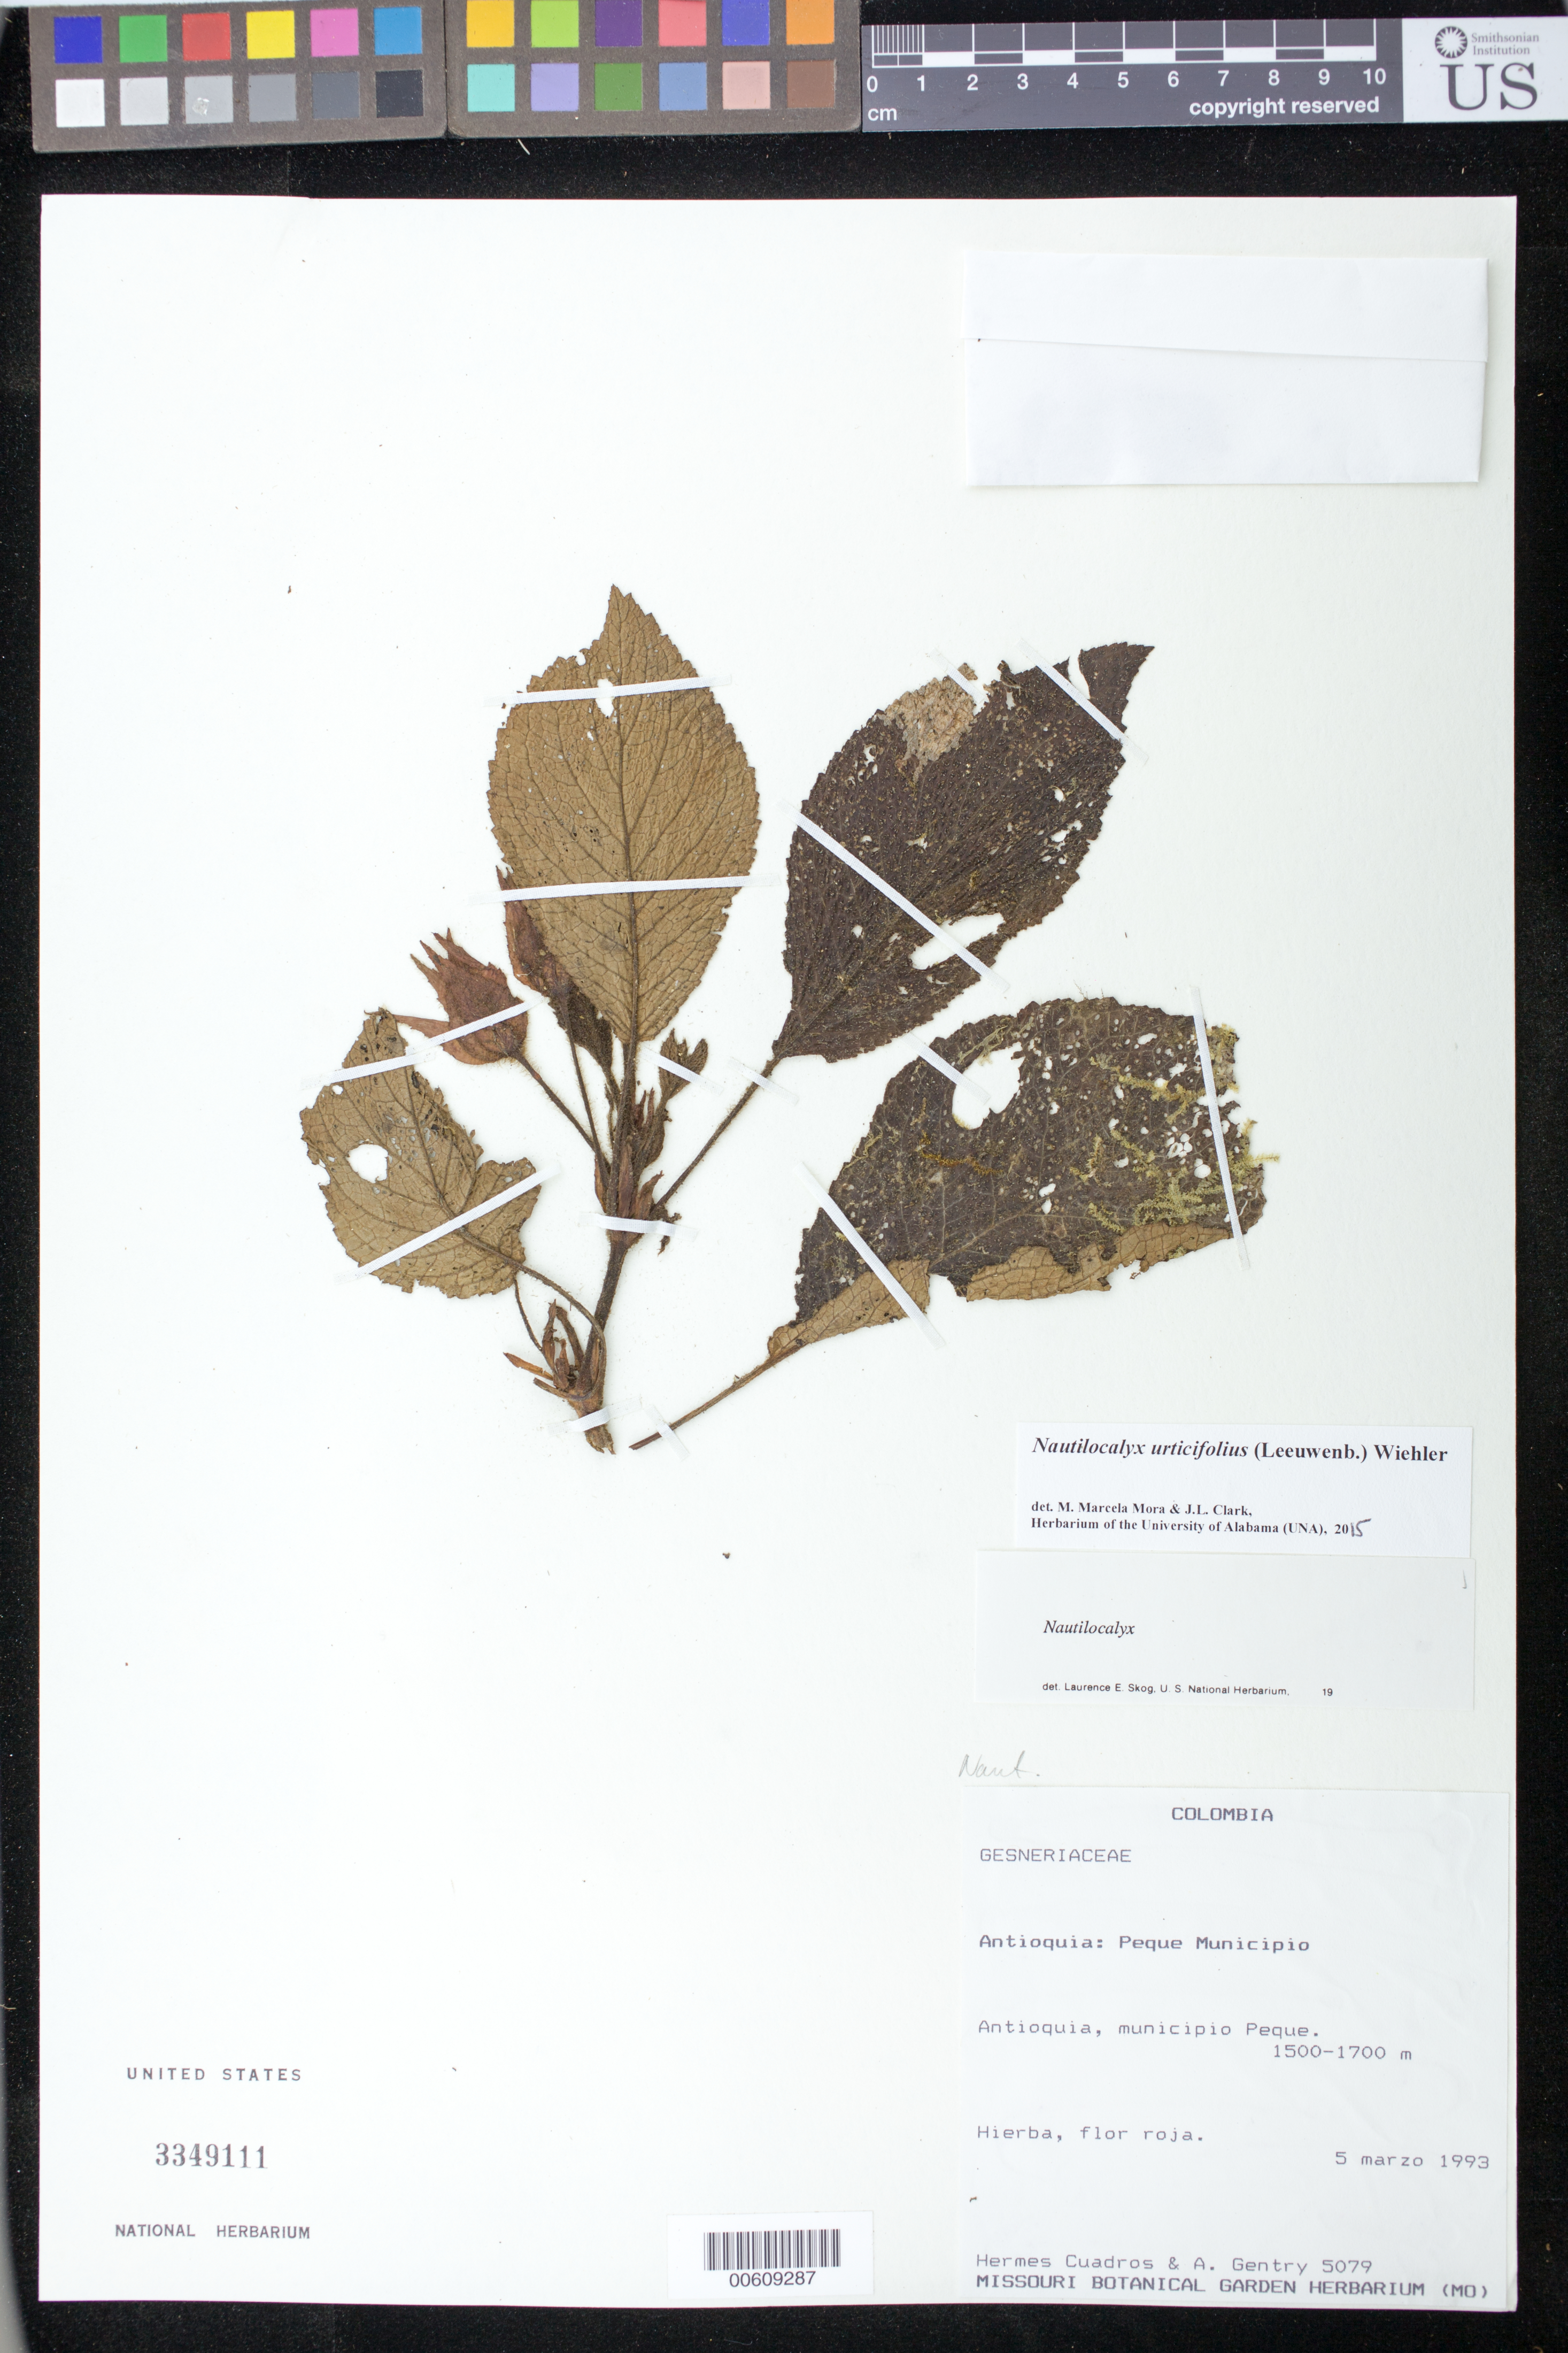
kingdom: Plantae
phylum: Tracheophyta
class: Magnoliopsida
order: Lamiales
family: Gesneriaceae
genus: Nautilocalyx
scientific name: Nautilocalyx urticifolius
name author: (Leeuwenb.) Wiehler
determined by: Mora, M. M.; Clark, J. L.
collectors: H. Cuadros V. & A. H. Gentry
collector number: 5079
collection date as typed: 05 Mar 1993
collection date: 1993-03-05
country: Colombia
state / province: Antioquia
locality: Mpio. Peque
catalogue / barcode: US 3349111